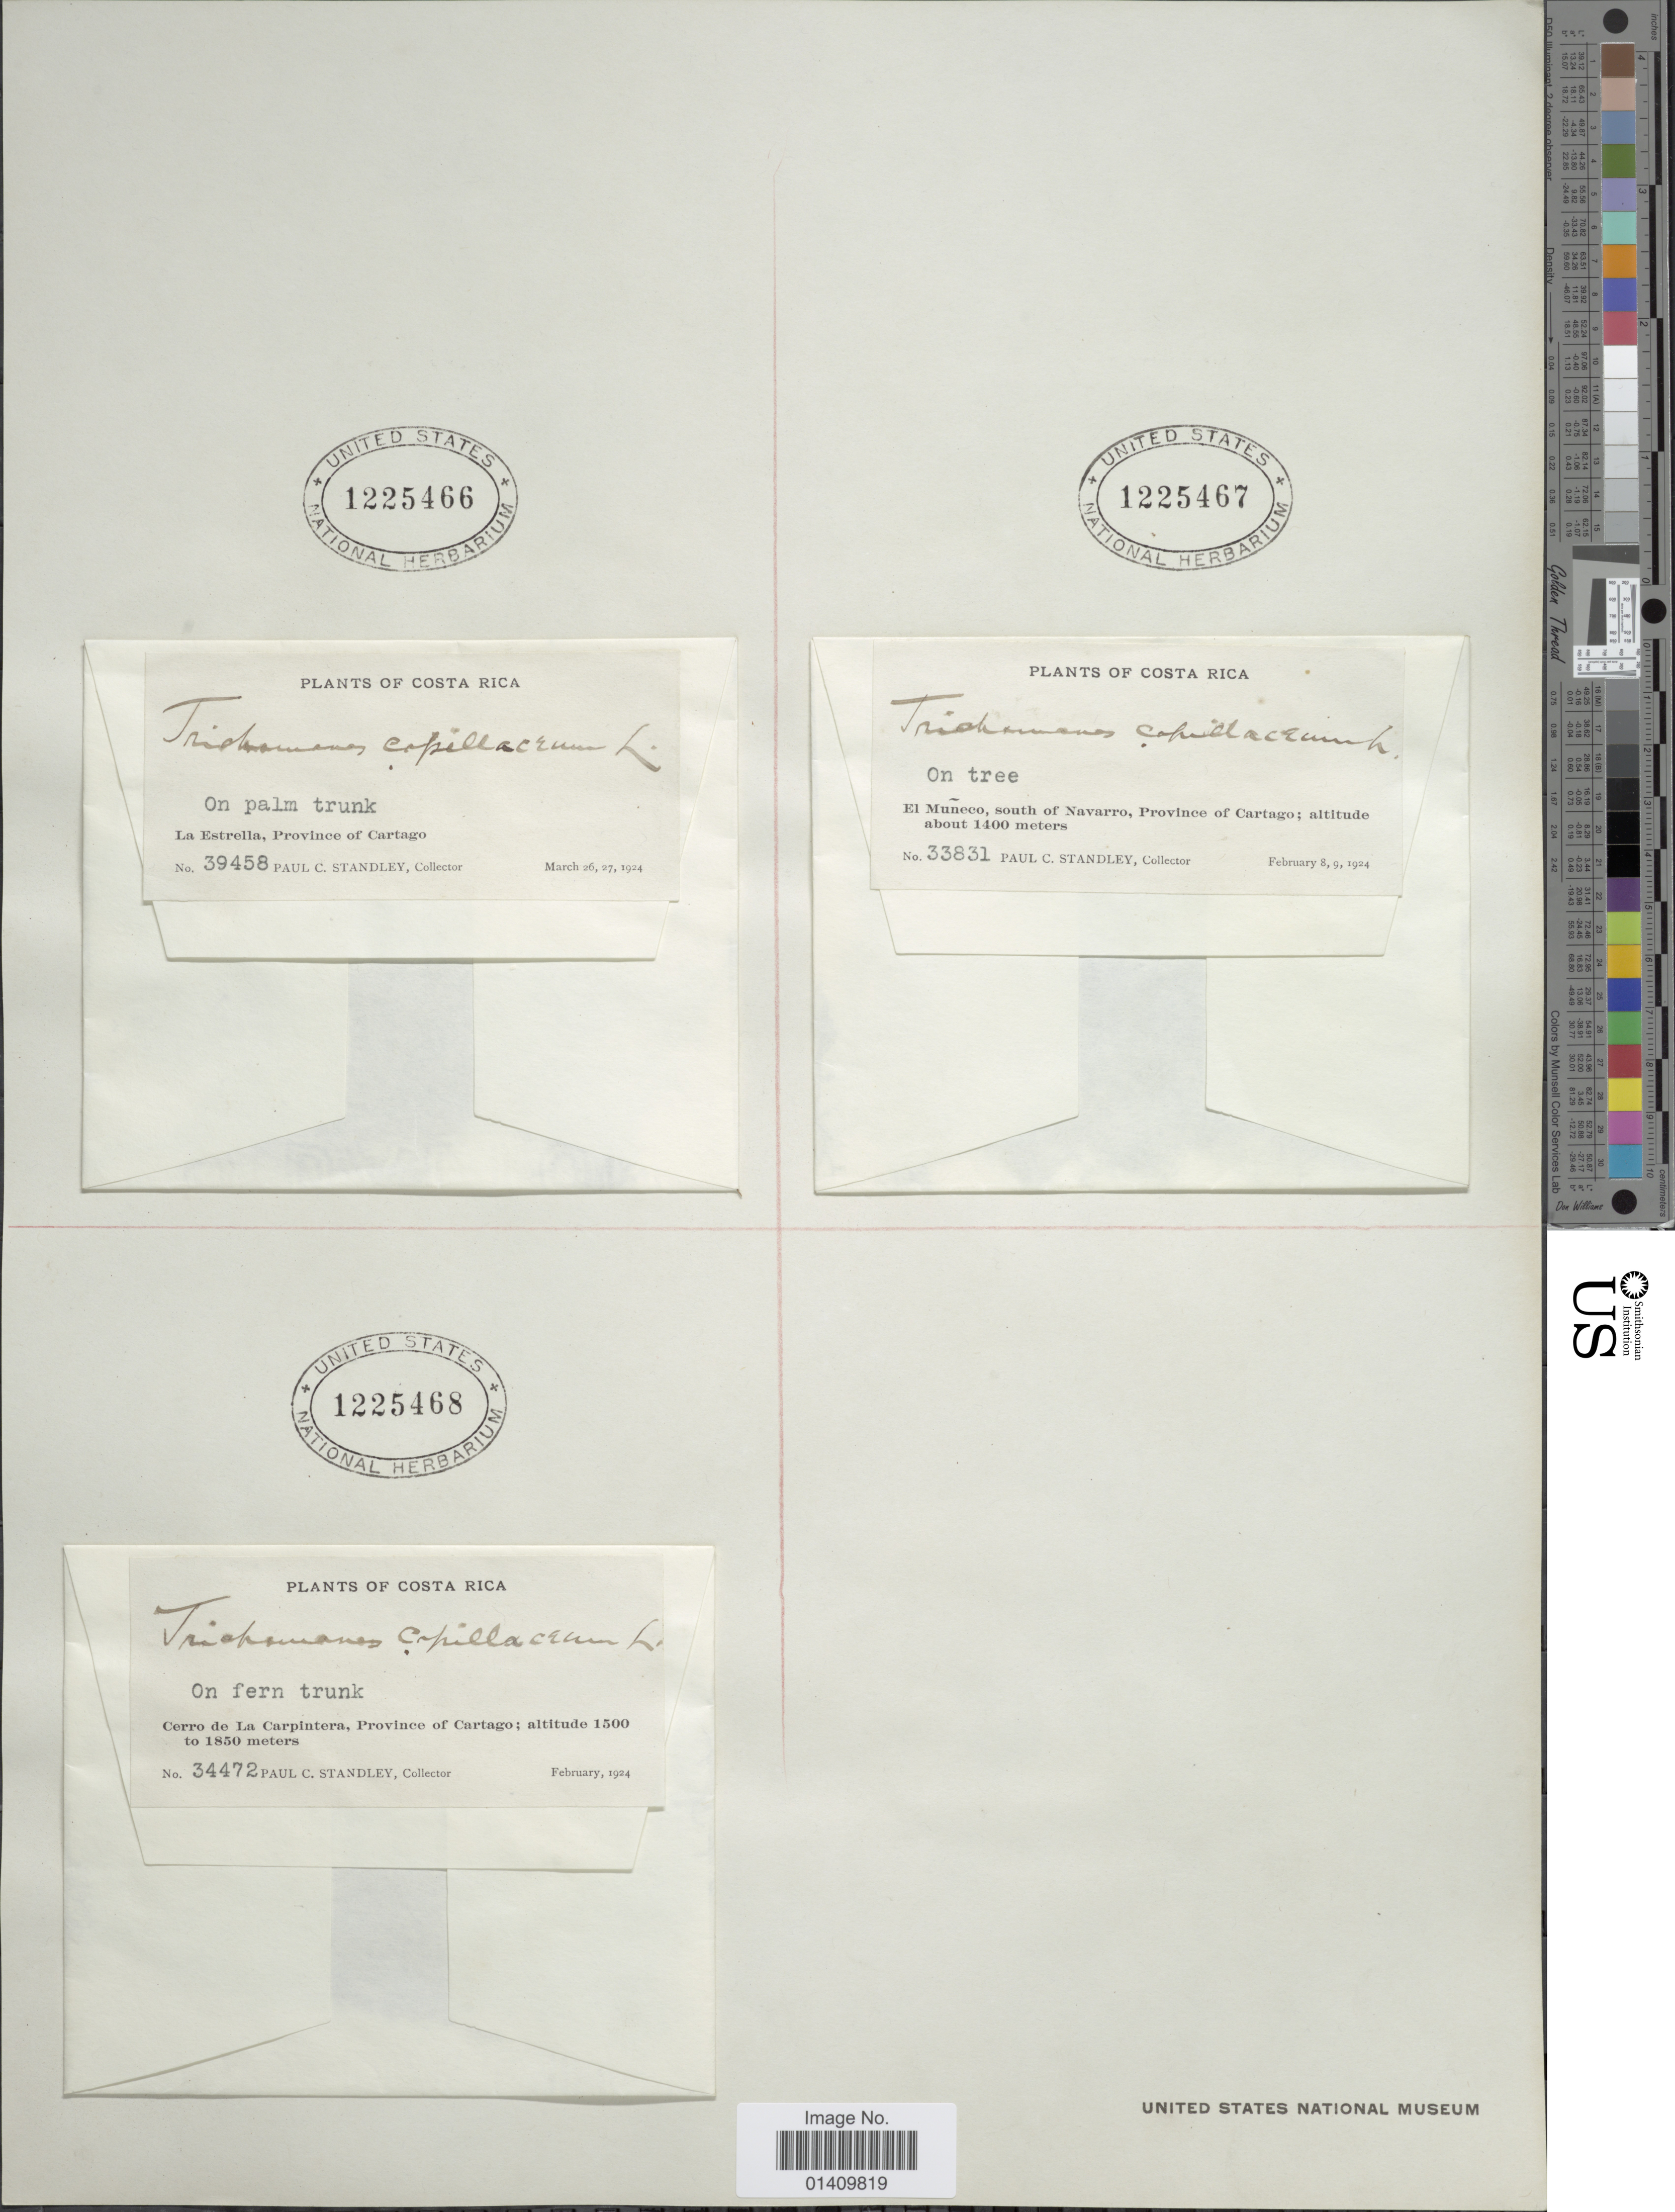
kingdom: Plantae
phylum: Tracheophyta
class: Polypodiopsida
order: Hymenophyllales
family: Hymenophyllaceae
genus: Polyphlebium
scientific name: Polyphlebium angustatum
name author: (Carmich.) Ebihara & Dubuisson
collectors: P. C. Standley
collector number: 33831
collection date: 1924-02-08/1924-02-09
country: Costa Rica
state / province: Cartago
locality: El Muneco south of Navarro province of Cartgao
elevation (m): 1400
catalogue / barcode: US 1225467-2